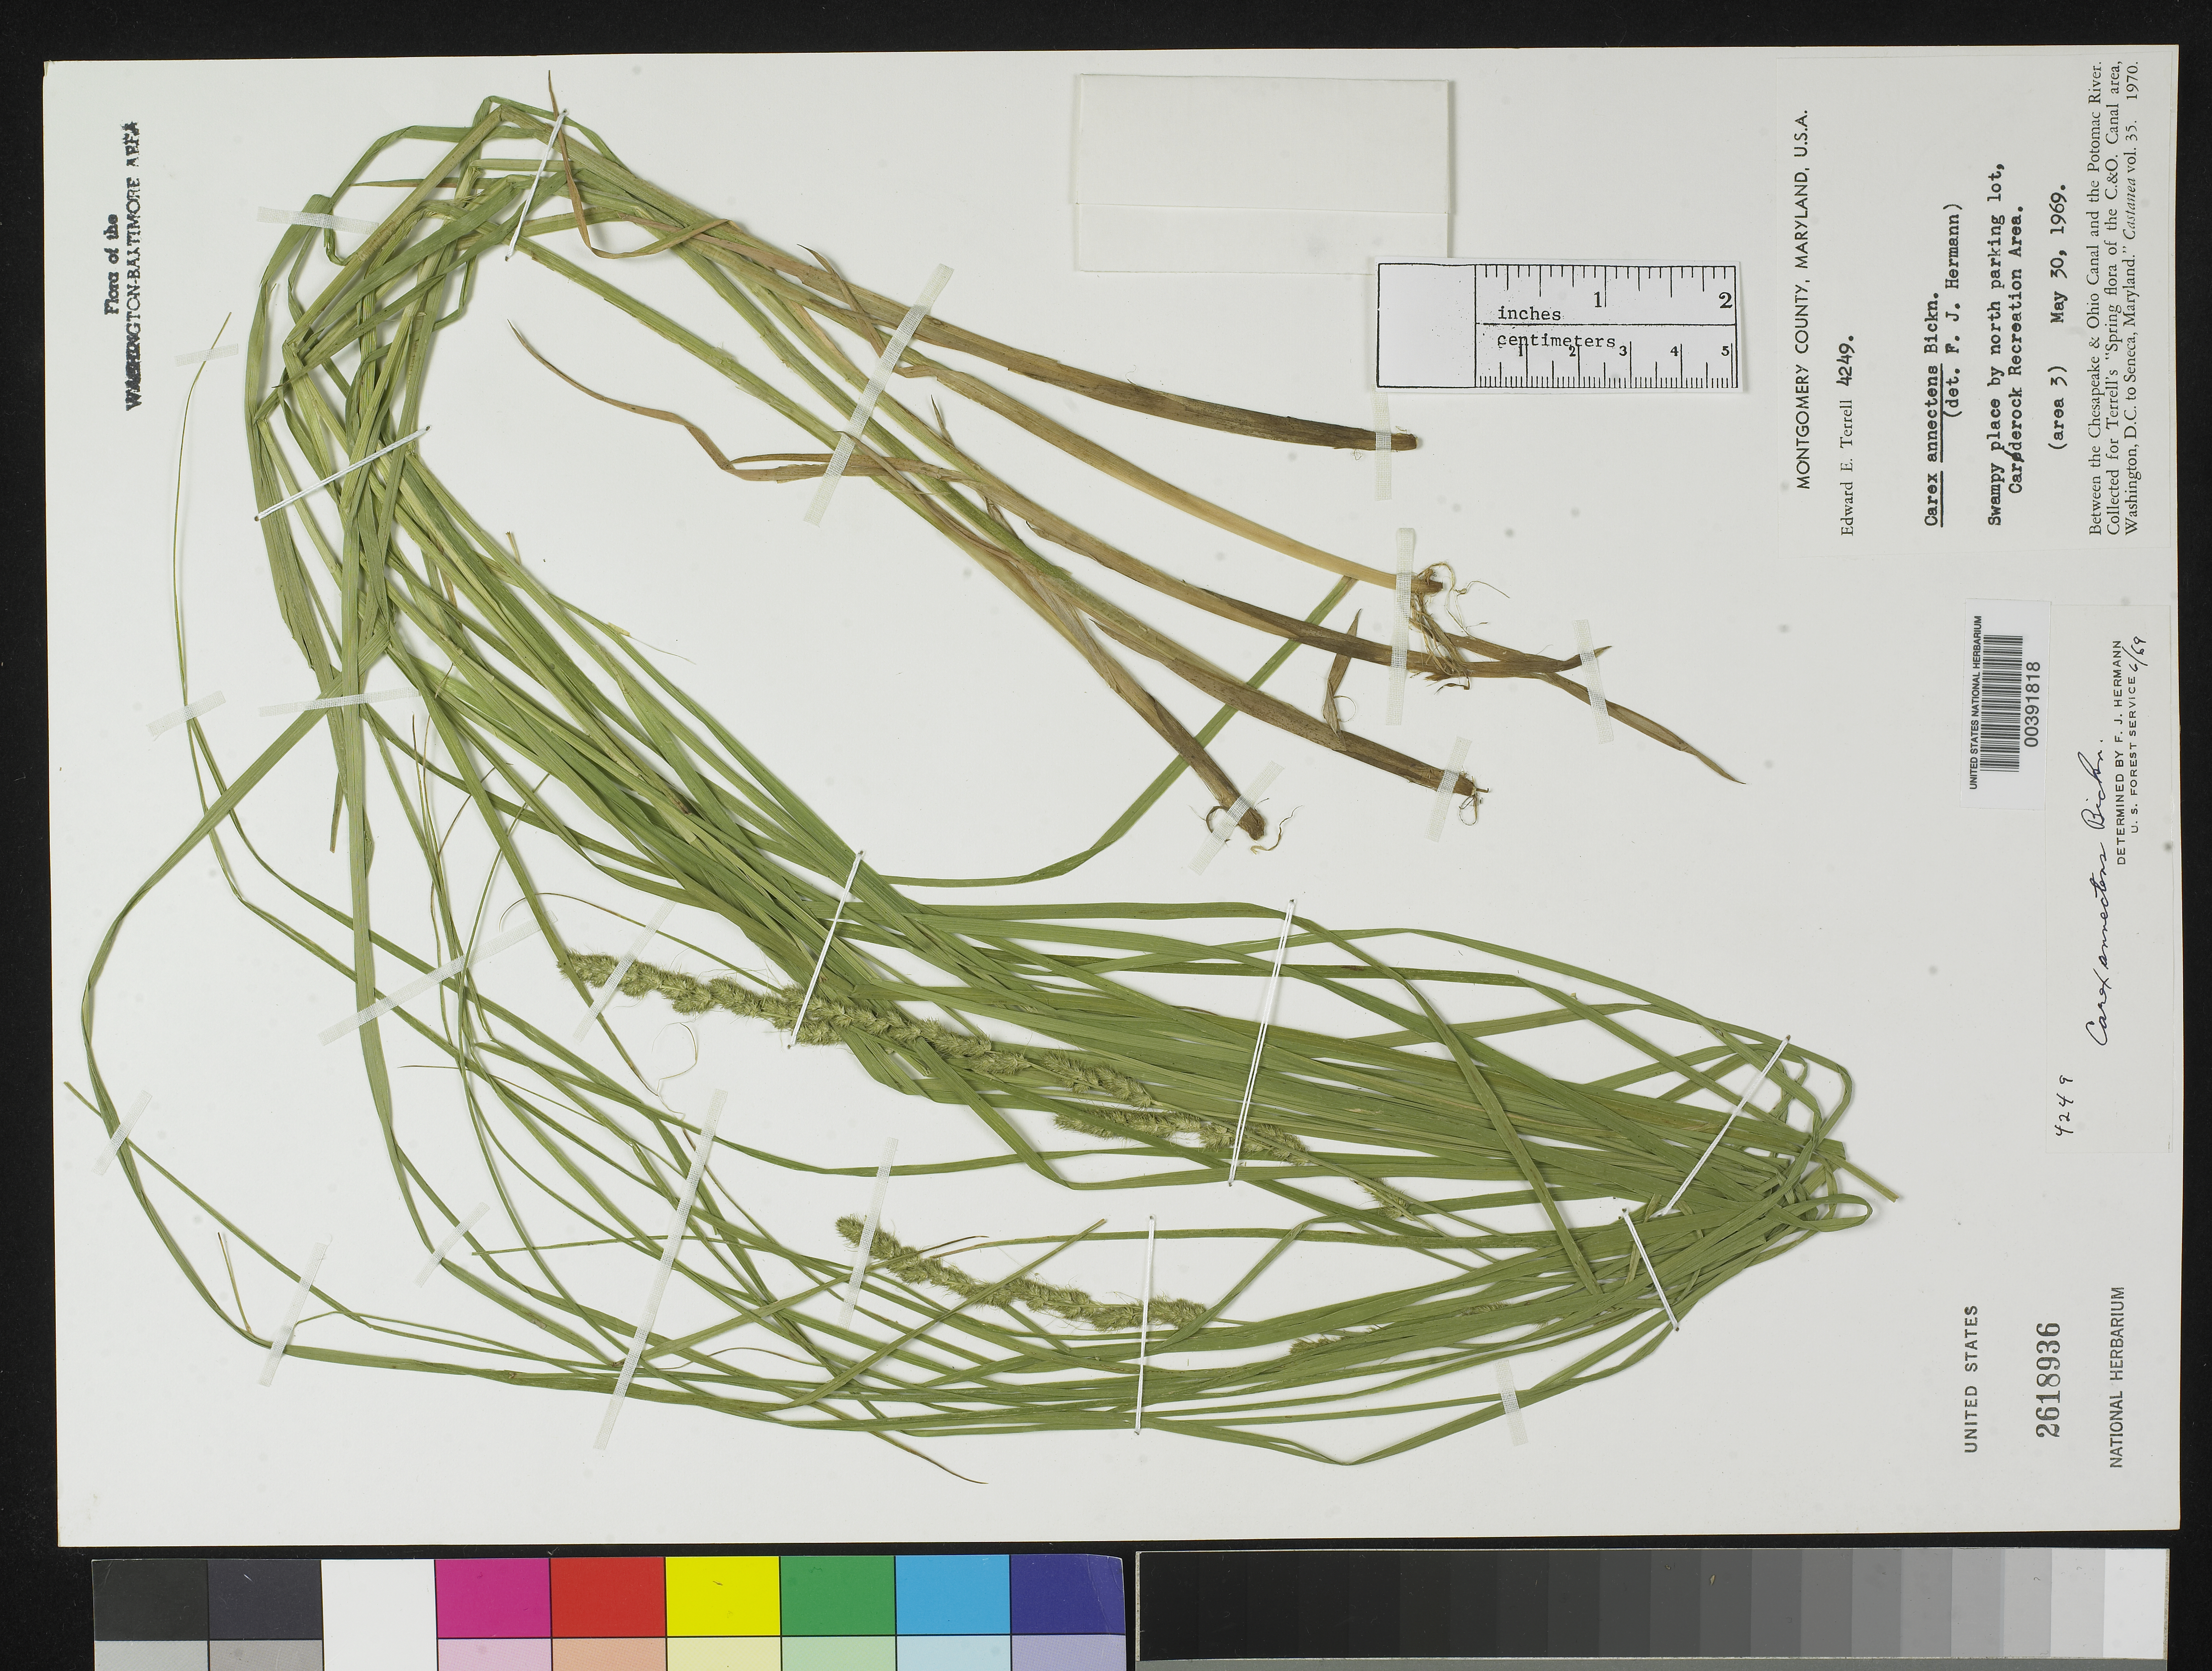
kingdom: Plantae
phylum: Tracheophyta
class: Liliopsida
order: Poales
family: Cyperaceae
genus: Carex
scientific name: Carex annectens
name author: (E.P. Bicknell) E.P. Bicknell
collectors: E. E. Terrell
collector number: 4249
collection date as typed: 30 May 1969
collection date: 1969-05-30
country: United States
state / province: Maryland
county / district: Montgomery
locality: Carderock Recreation Area C. & O. Canal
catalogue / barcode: US 2618936